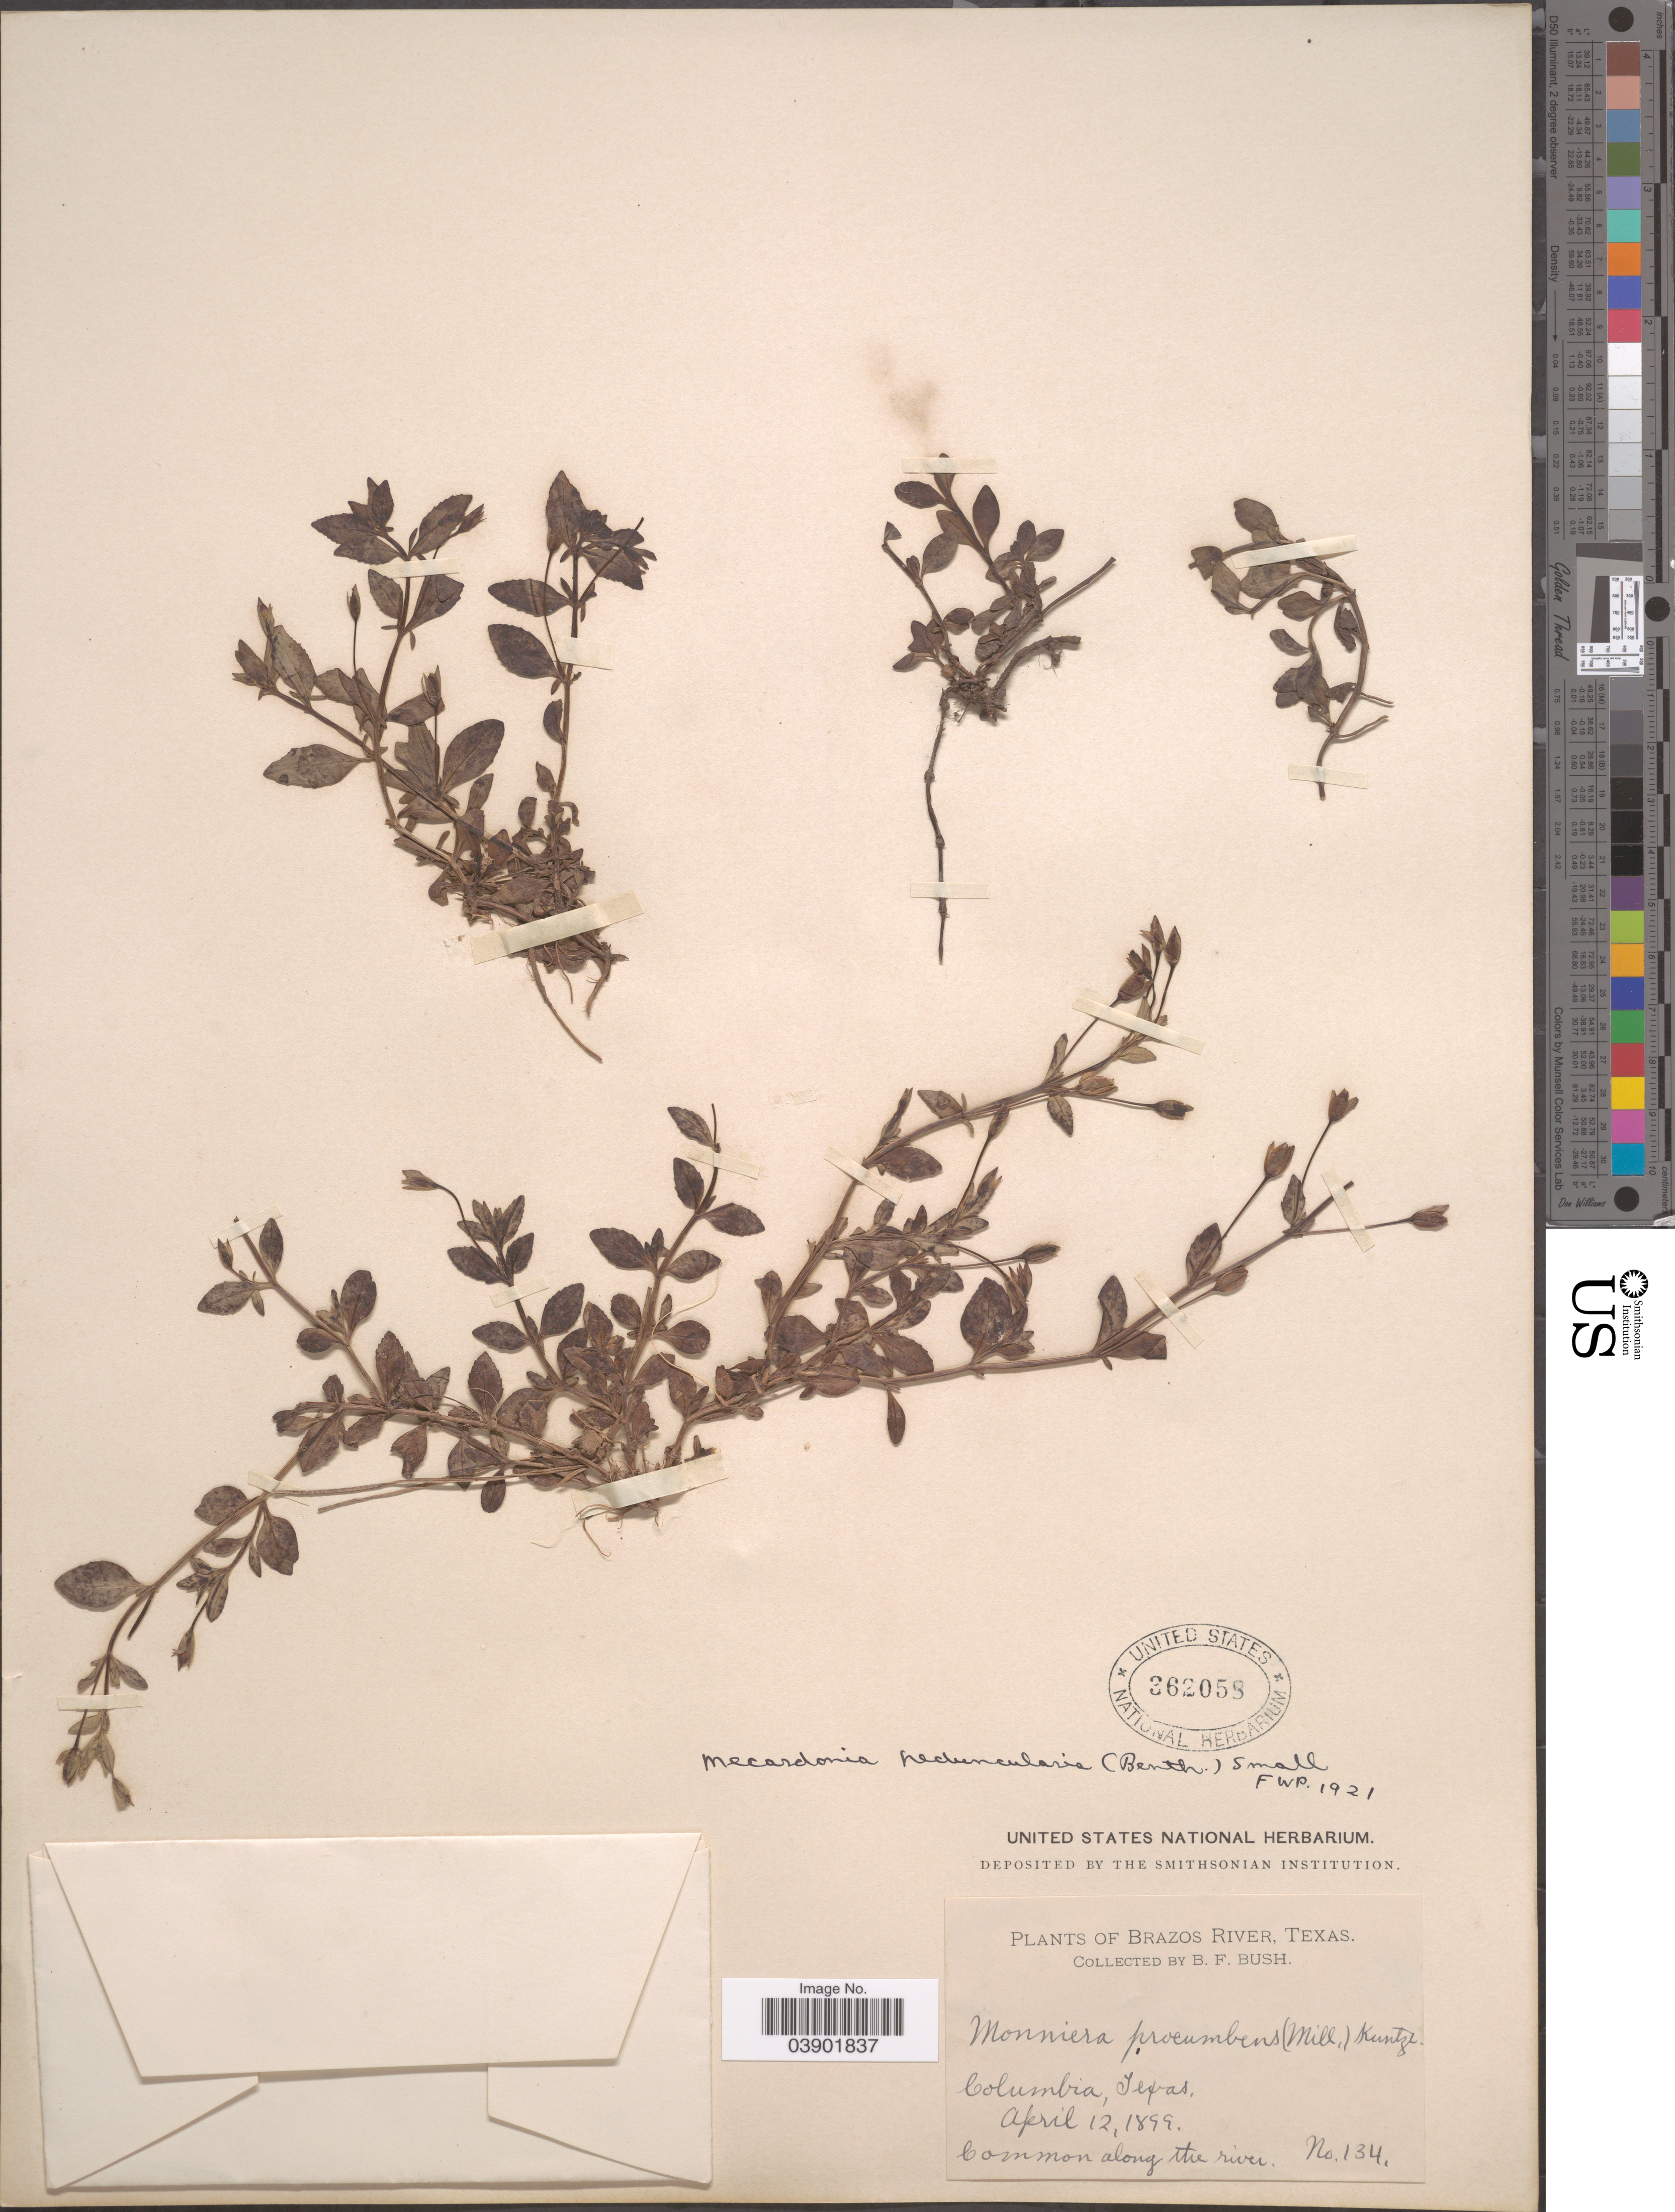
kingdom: Plantae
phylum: Tracheophyta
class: Magnoliopsida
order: Lamiales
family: Plantaginaceae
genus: Bacopa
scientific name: Bacopa procumbens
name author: (Mill.) Greenm.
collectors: B. F. Bush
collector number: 134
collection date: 1899-04-12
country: United States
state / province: Texas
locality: Brazos River. Columbia.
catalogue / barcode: US 362058